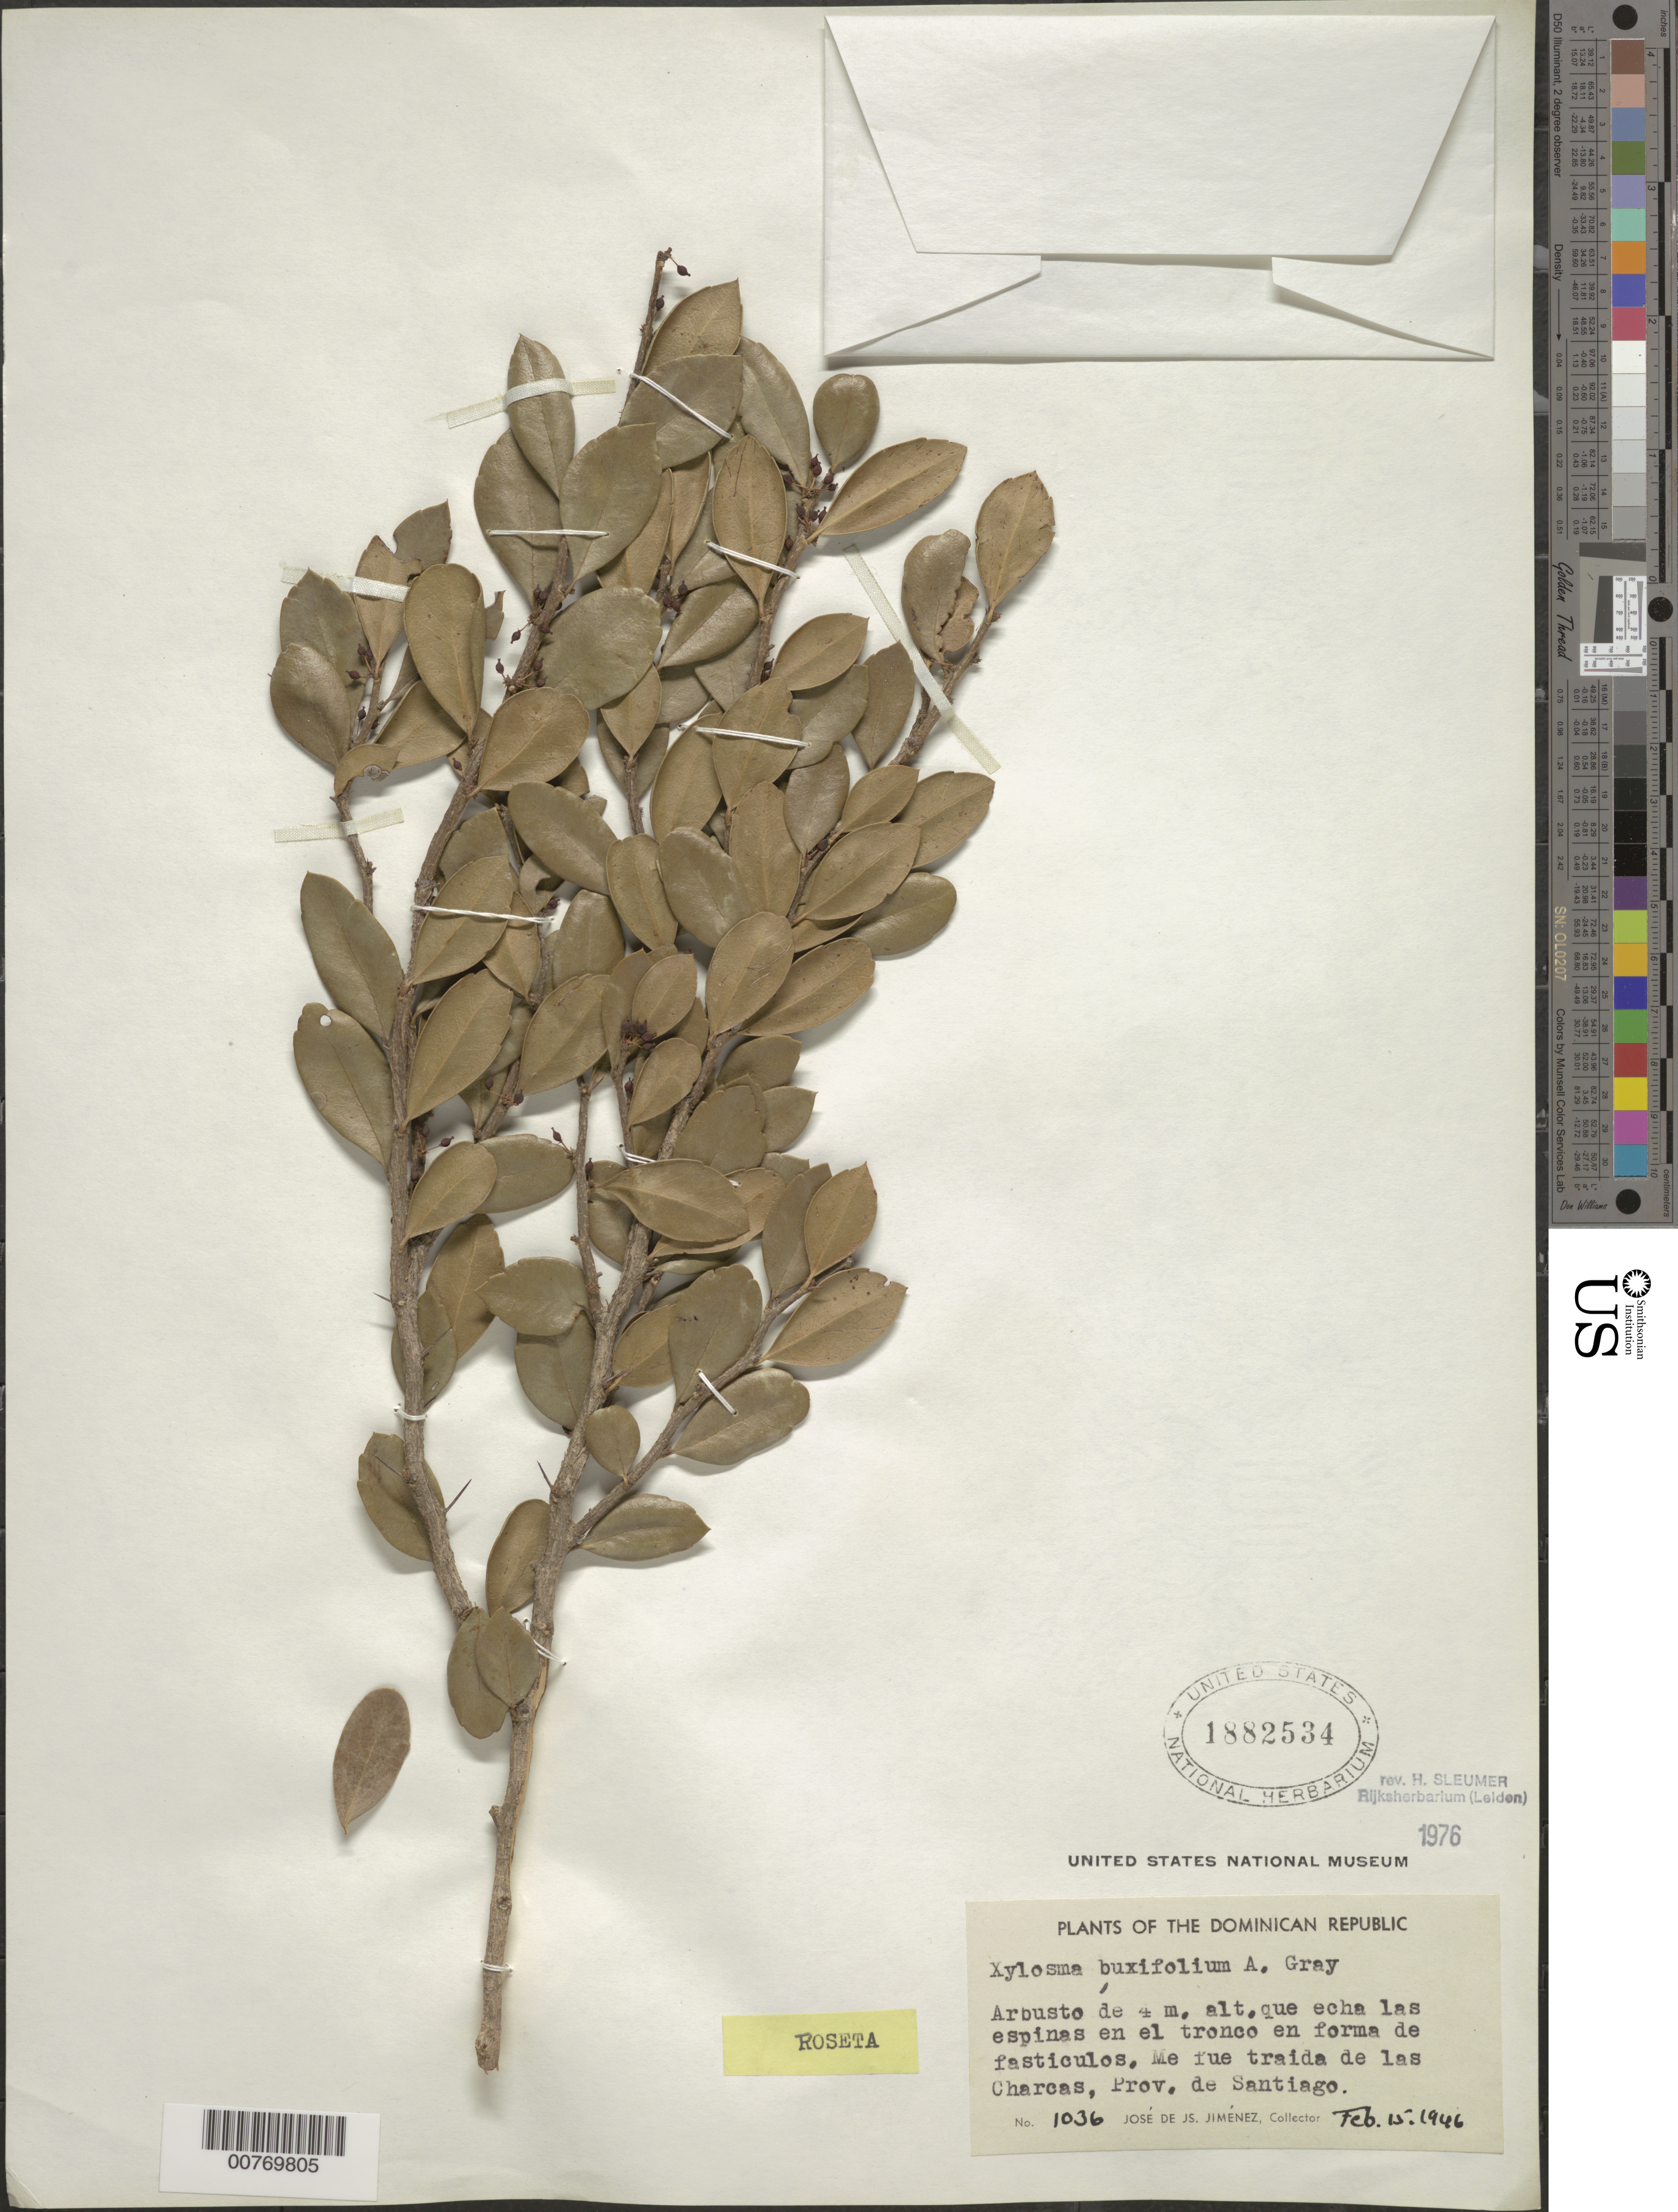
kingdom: Plantae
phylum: Tracheophyta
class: Magnoliopsida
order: Malpighiales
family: Salicaceae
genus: Xylosma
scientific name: Xylosma buxifolia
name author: A. Gray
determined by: Sleumer, H. O.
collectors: J. J. Jiménez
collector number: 1036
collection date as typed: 15 Feb 1946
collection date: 1946-02-15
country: Dominican Republic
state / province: Santiago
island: Hispaniola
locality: Las Charcas.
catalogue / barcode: US 1882534